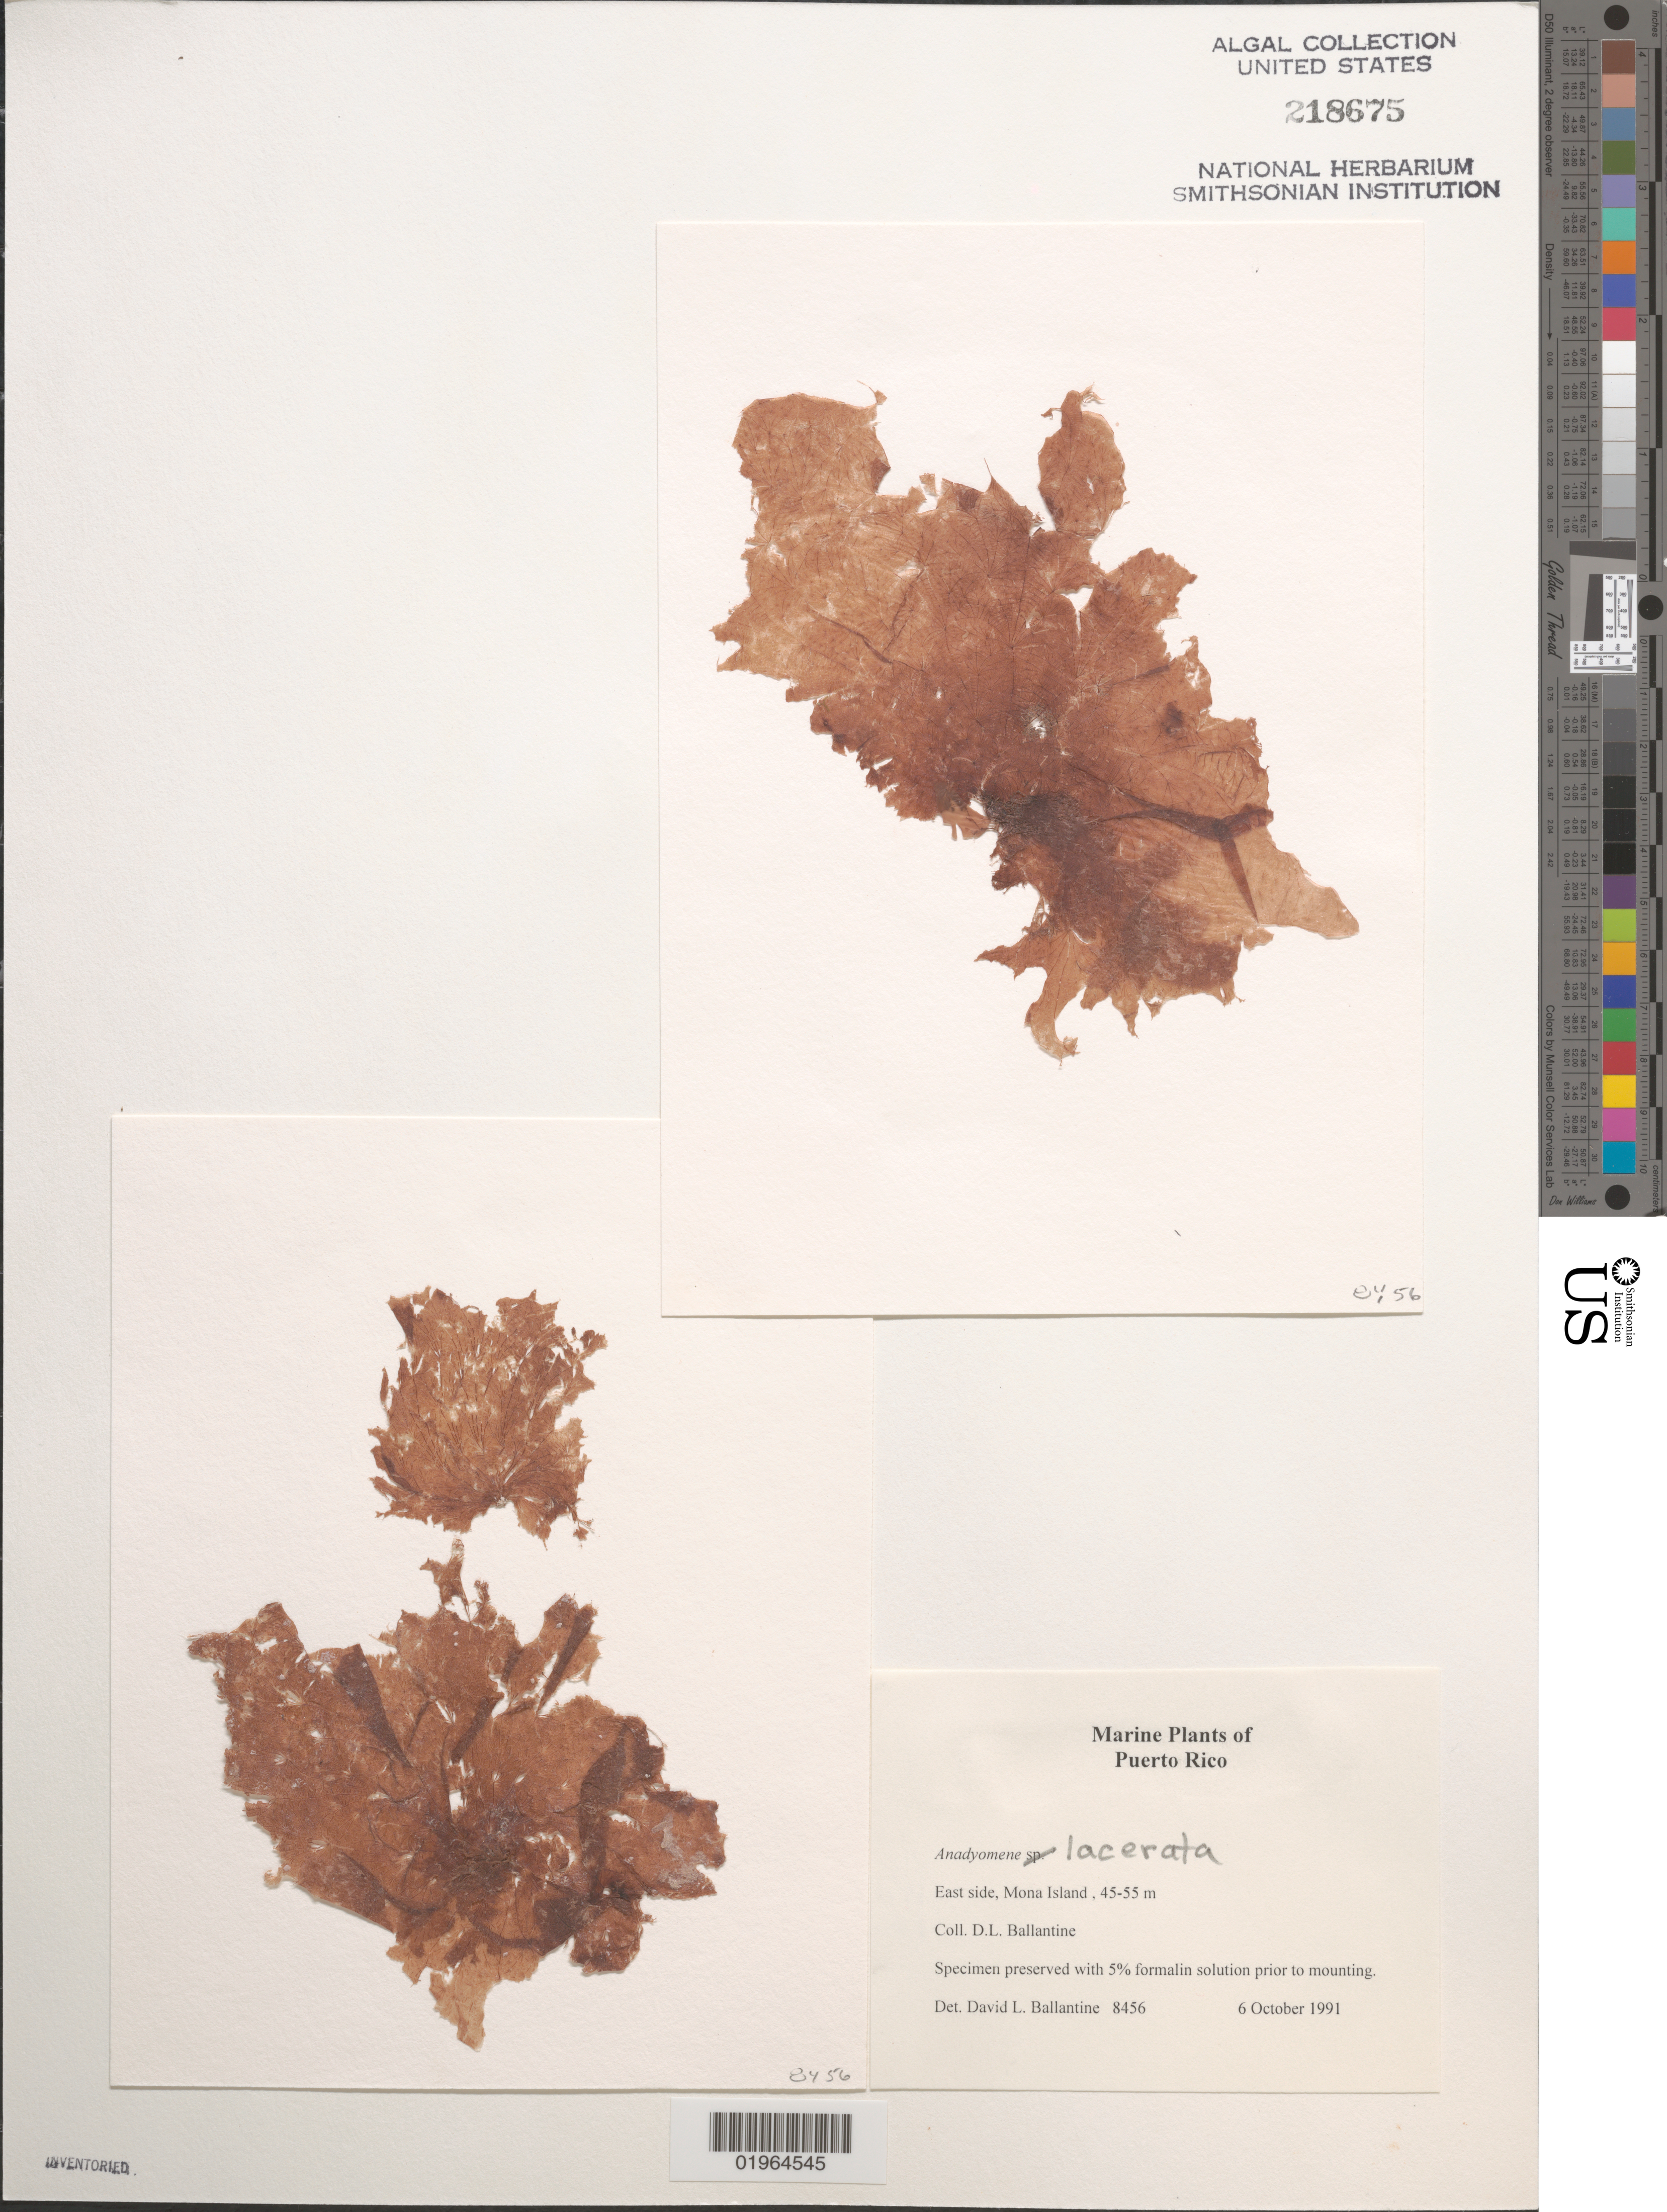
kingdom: Plantae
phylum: Chlorophyta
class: Ulvophyceae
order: Cladophorales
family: Anadyomenaceae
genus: Anadyomene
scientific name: Anadyomene sp.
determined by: Ballantine, D. L.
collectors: D.L. Ballantine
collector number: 8456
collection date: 1991-10-06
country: Puerto Rico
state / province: Mayagüez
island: Mona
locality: East side Mona Island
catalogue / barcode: US 218675